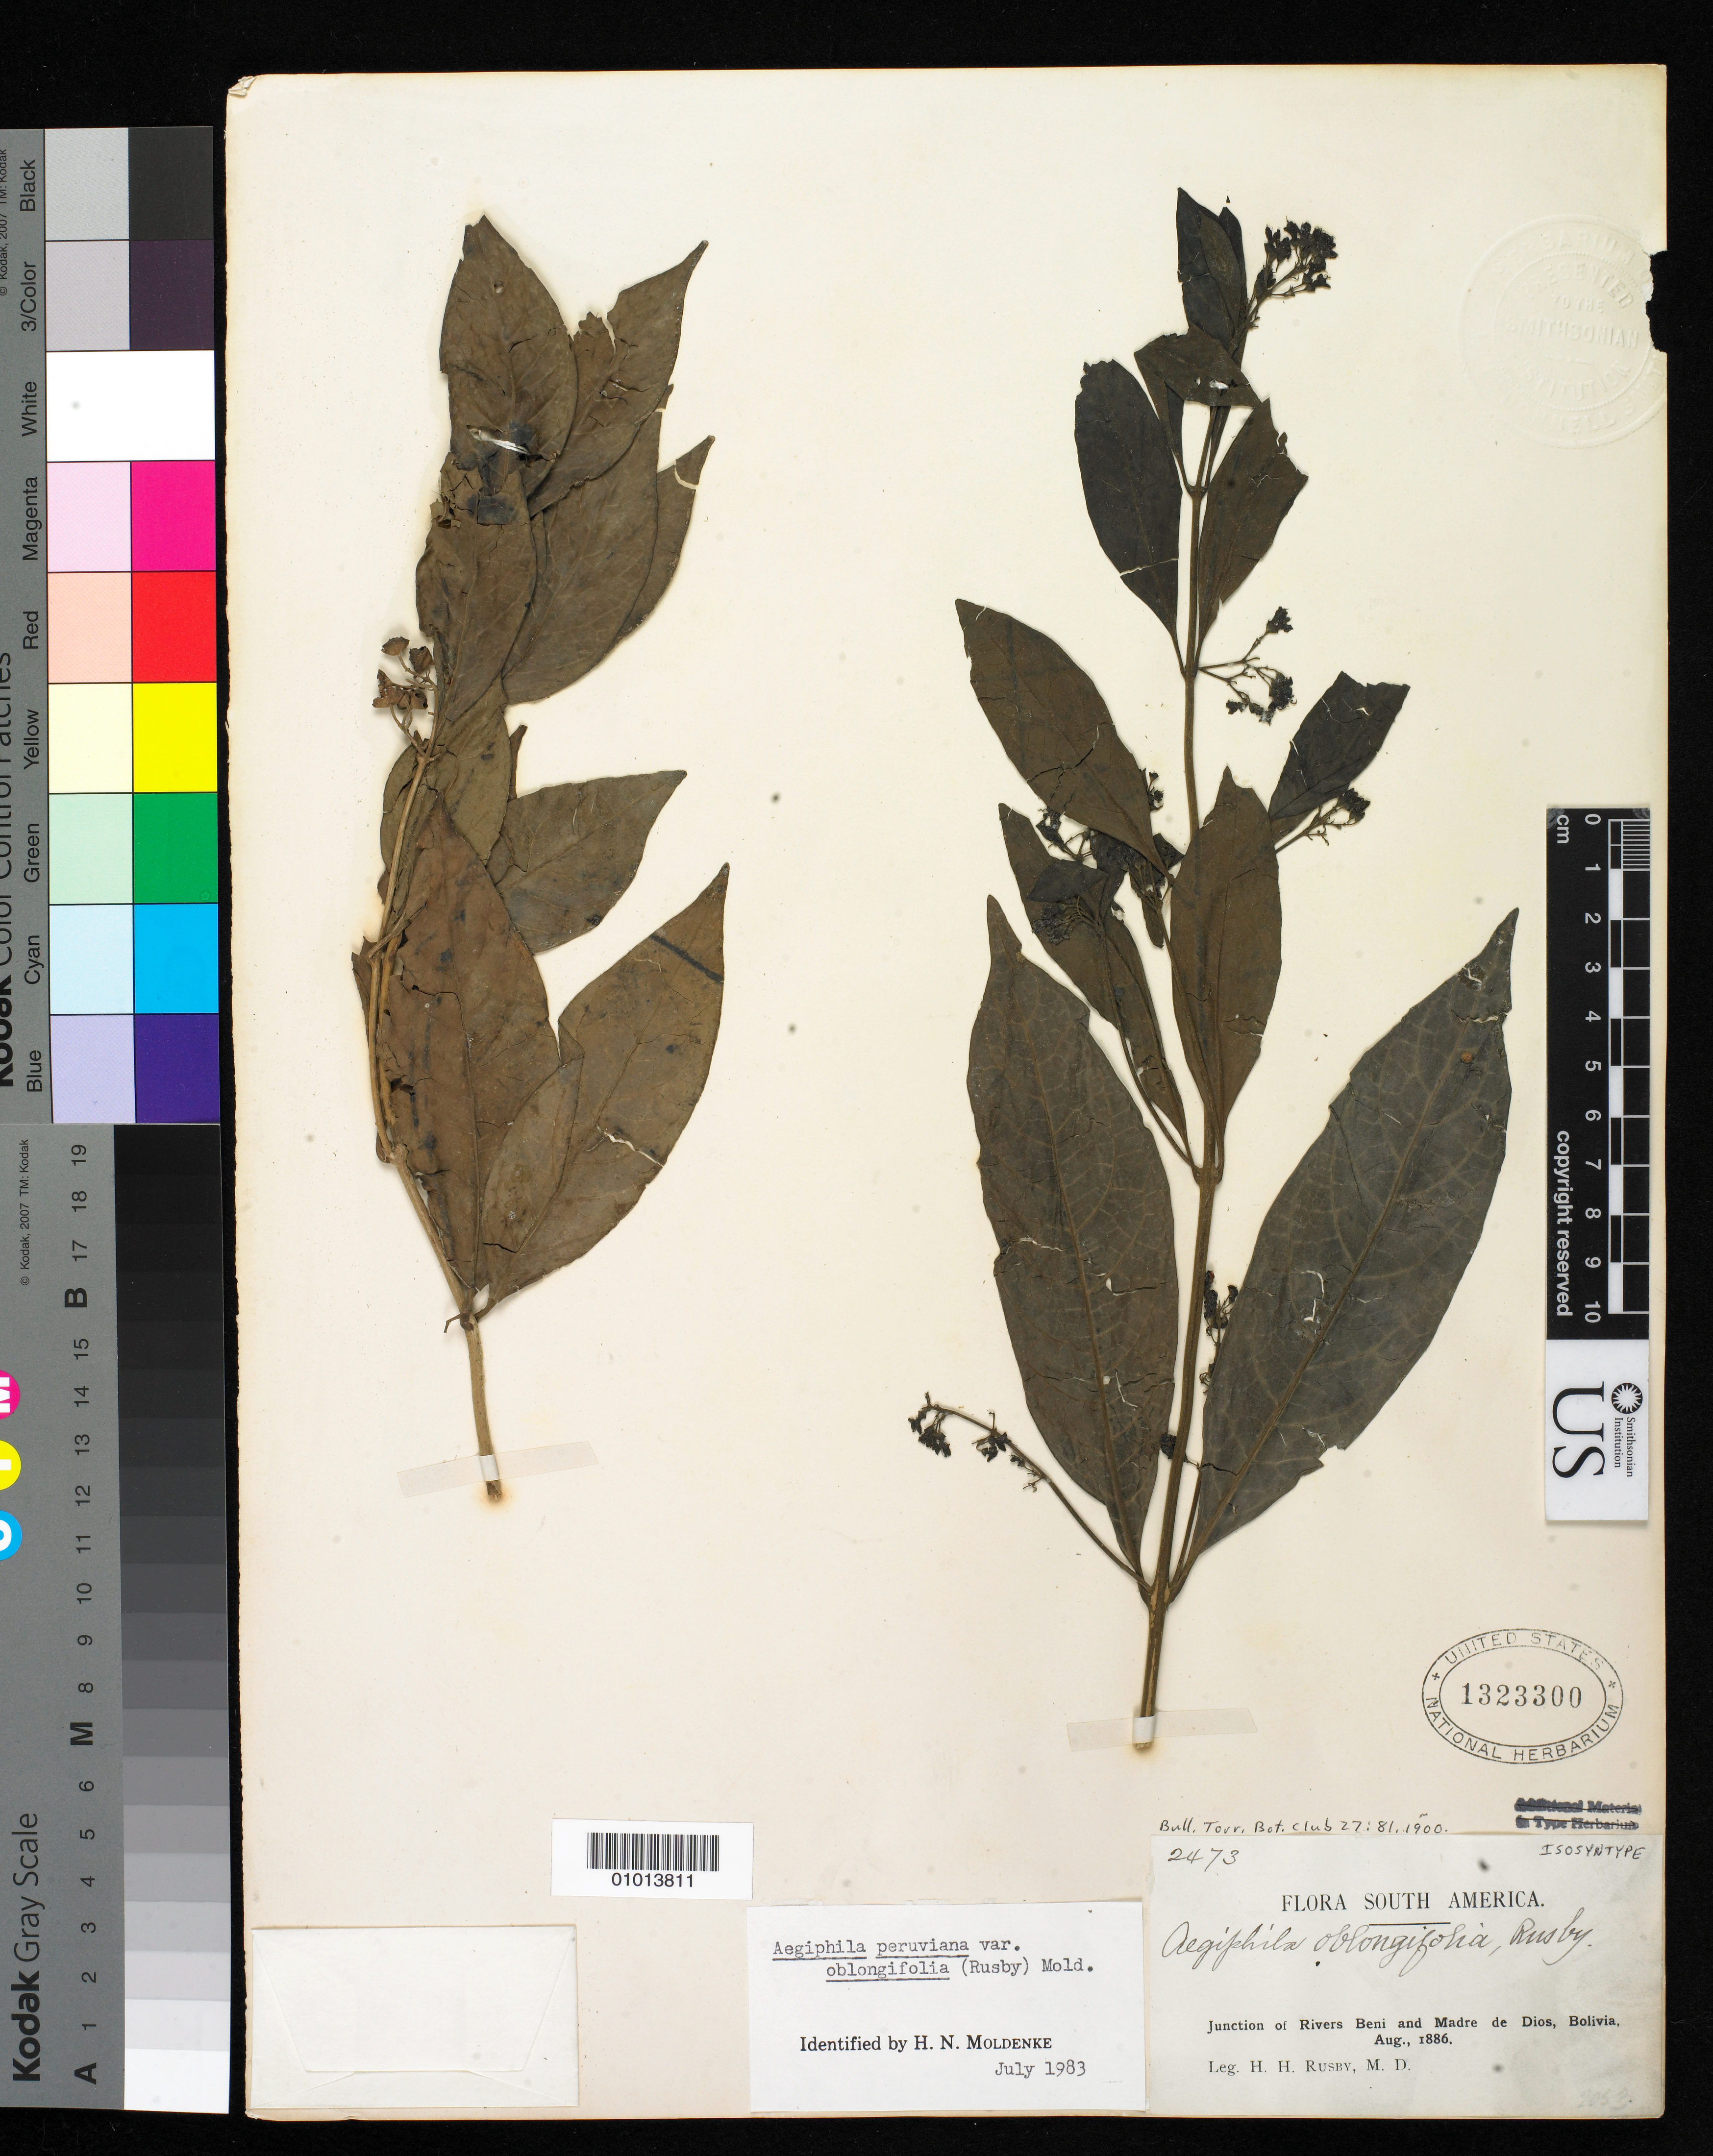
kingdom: Plantae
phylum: Tracheophyta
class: Magnoliopsida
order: Lamiales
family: Lamiaceae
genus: Aegiphila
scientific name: Aegiphila oblongifolia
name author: Rusby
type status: Isosyntype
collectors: H. H. Rusby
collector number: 2473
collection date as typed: Aug 1886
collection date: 1886-08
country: Bolivia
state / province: Beni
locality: Junction of Rivers Beni and Madre de Dios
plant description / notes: Specimen ex John Donnell Smith herbarium.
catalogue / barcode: US 1323300